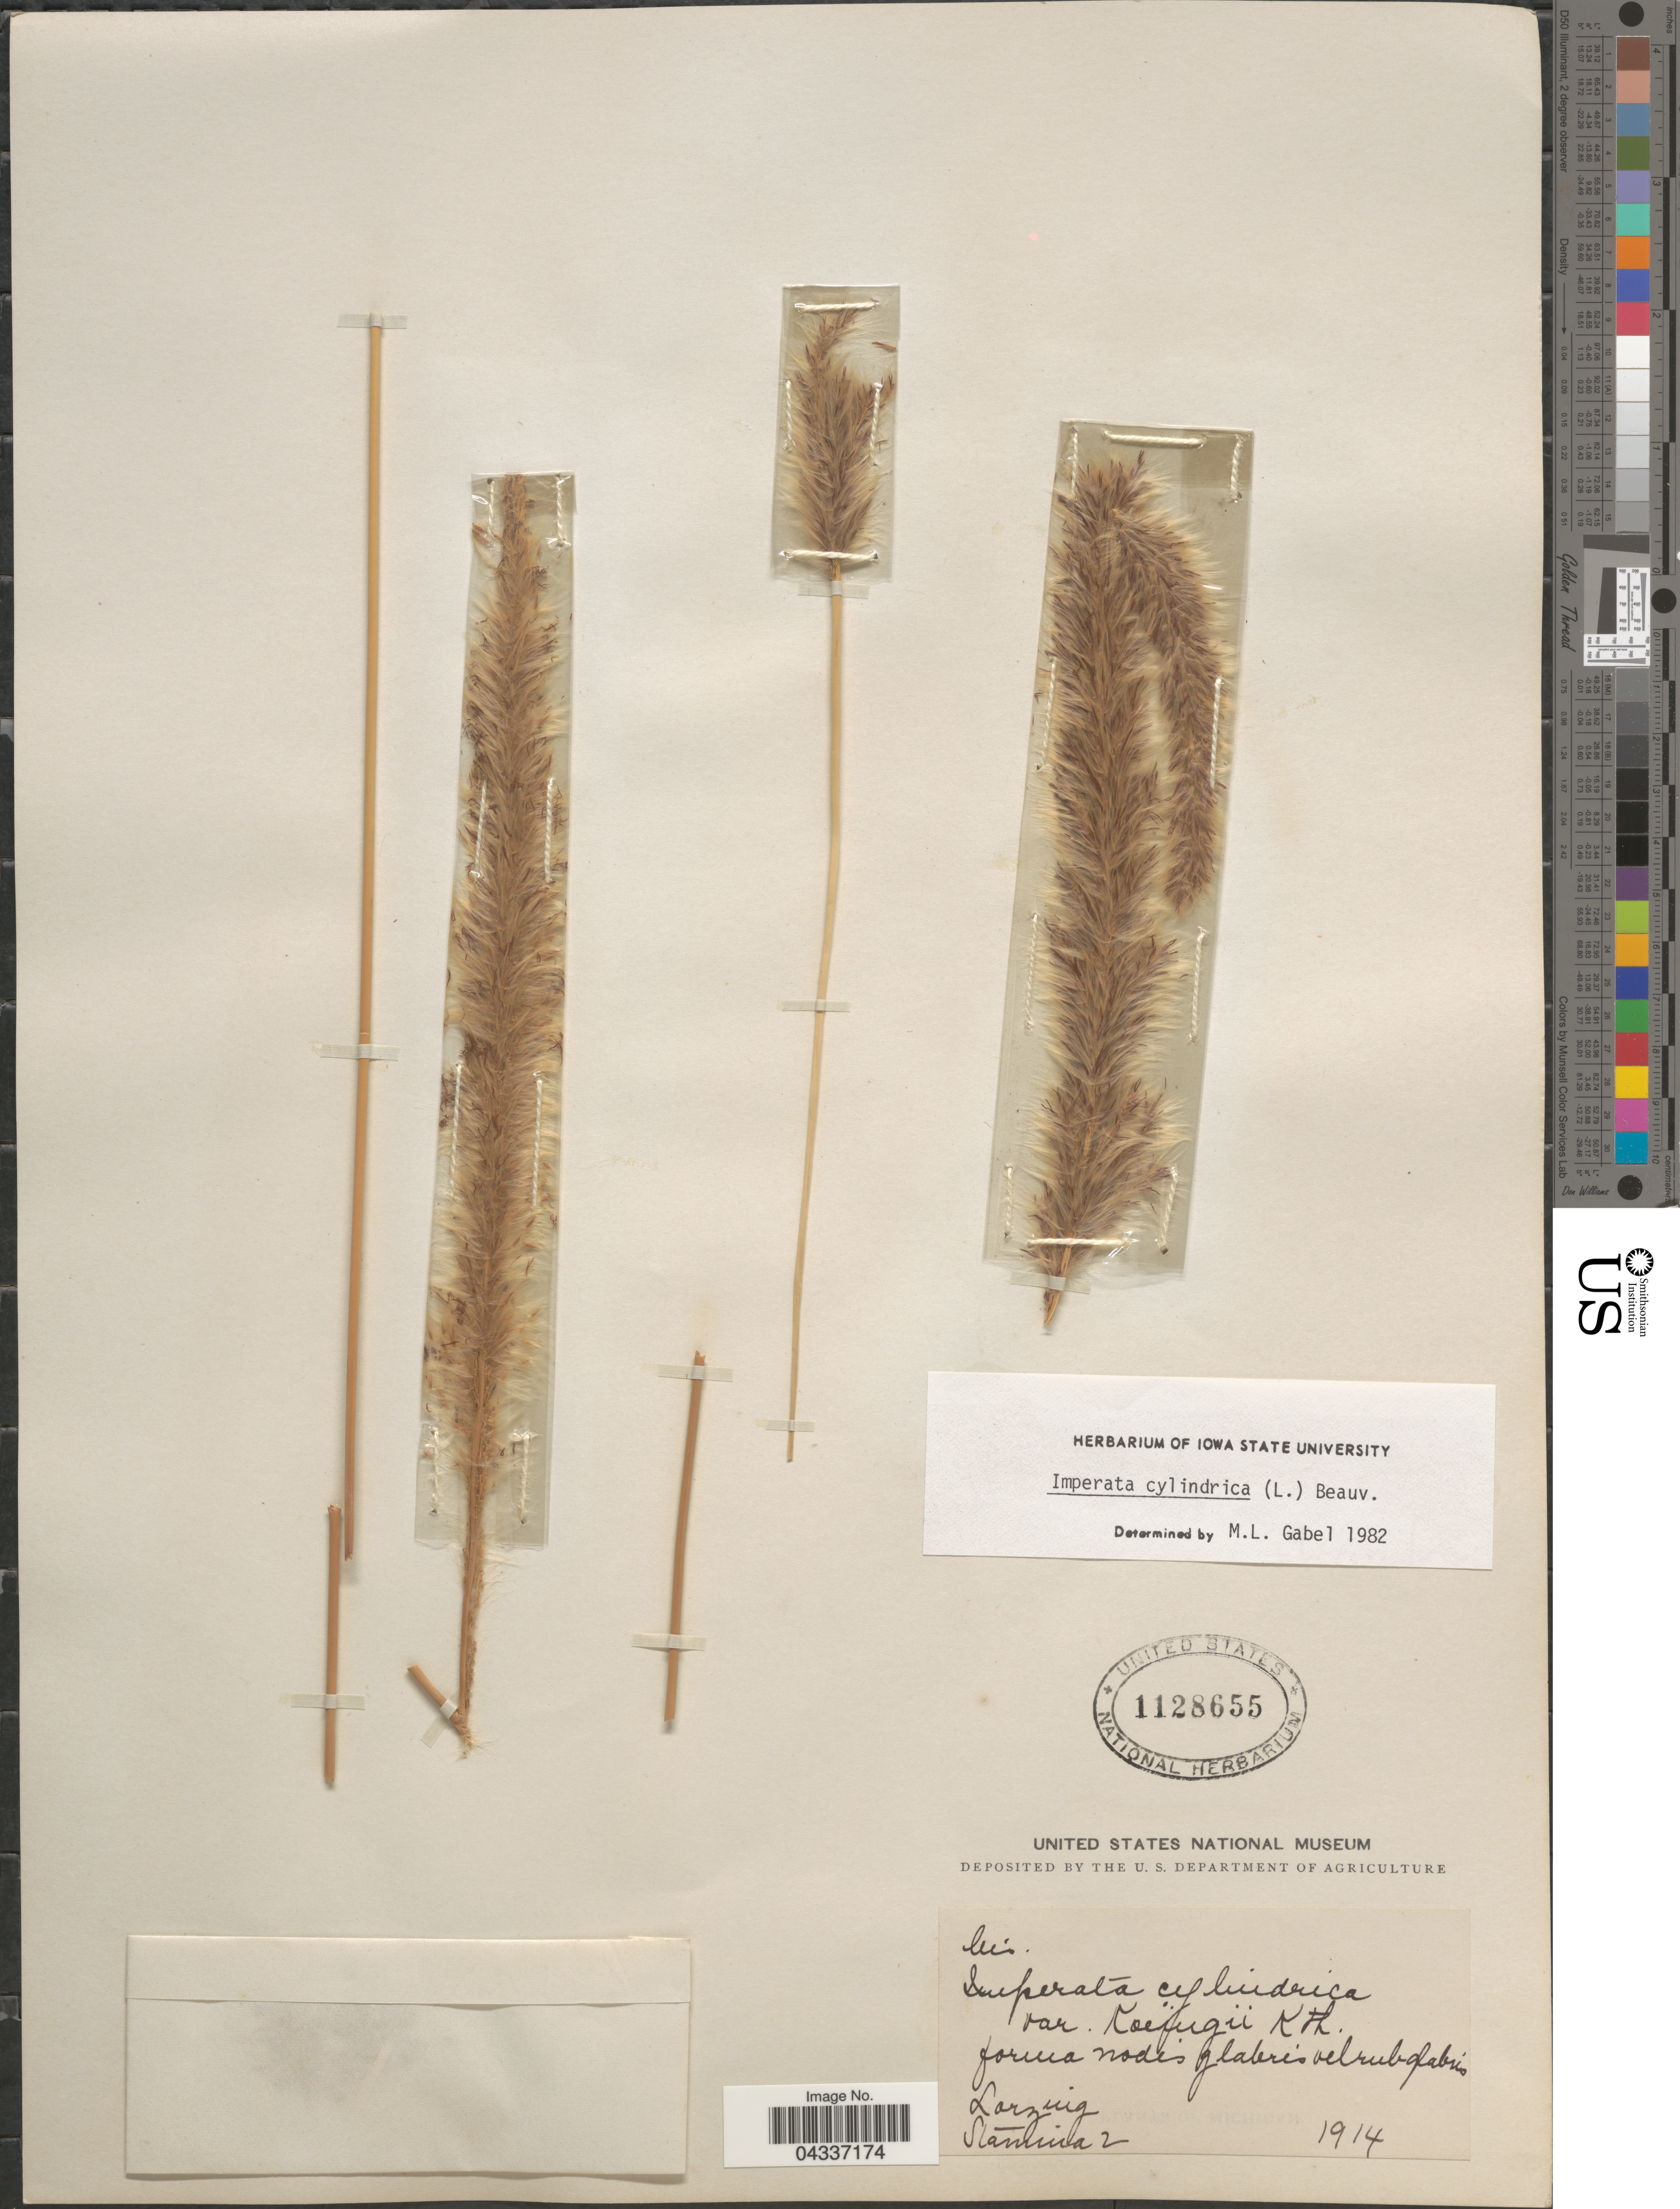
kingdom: Plantae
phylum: Tracheophyta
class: Liliopsida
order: Poales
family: Poaceae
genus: Imperata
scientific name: Imperata cylindrica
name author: (L.) P. Beauv.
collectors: Lorzing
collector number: Stamina2?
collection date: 1914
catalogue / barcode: US 1128655